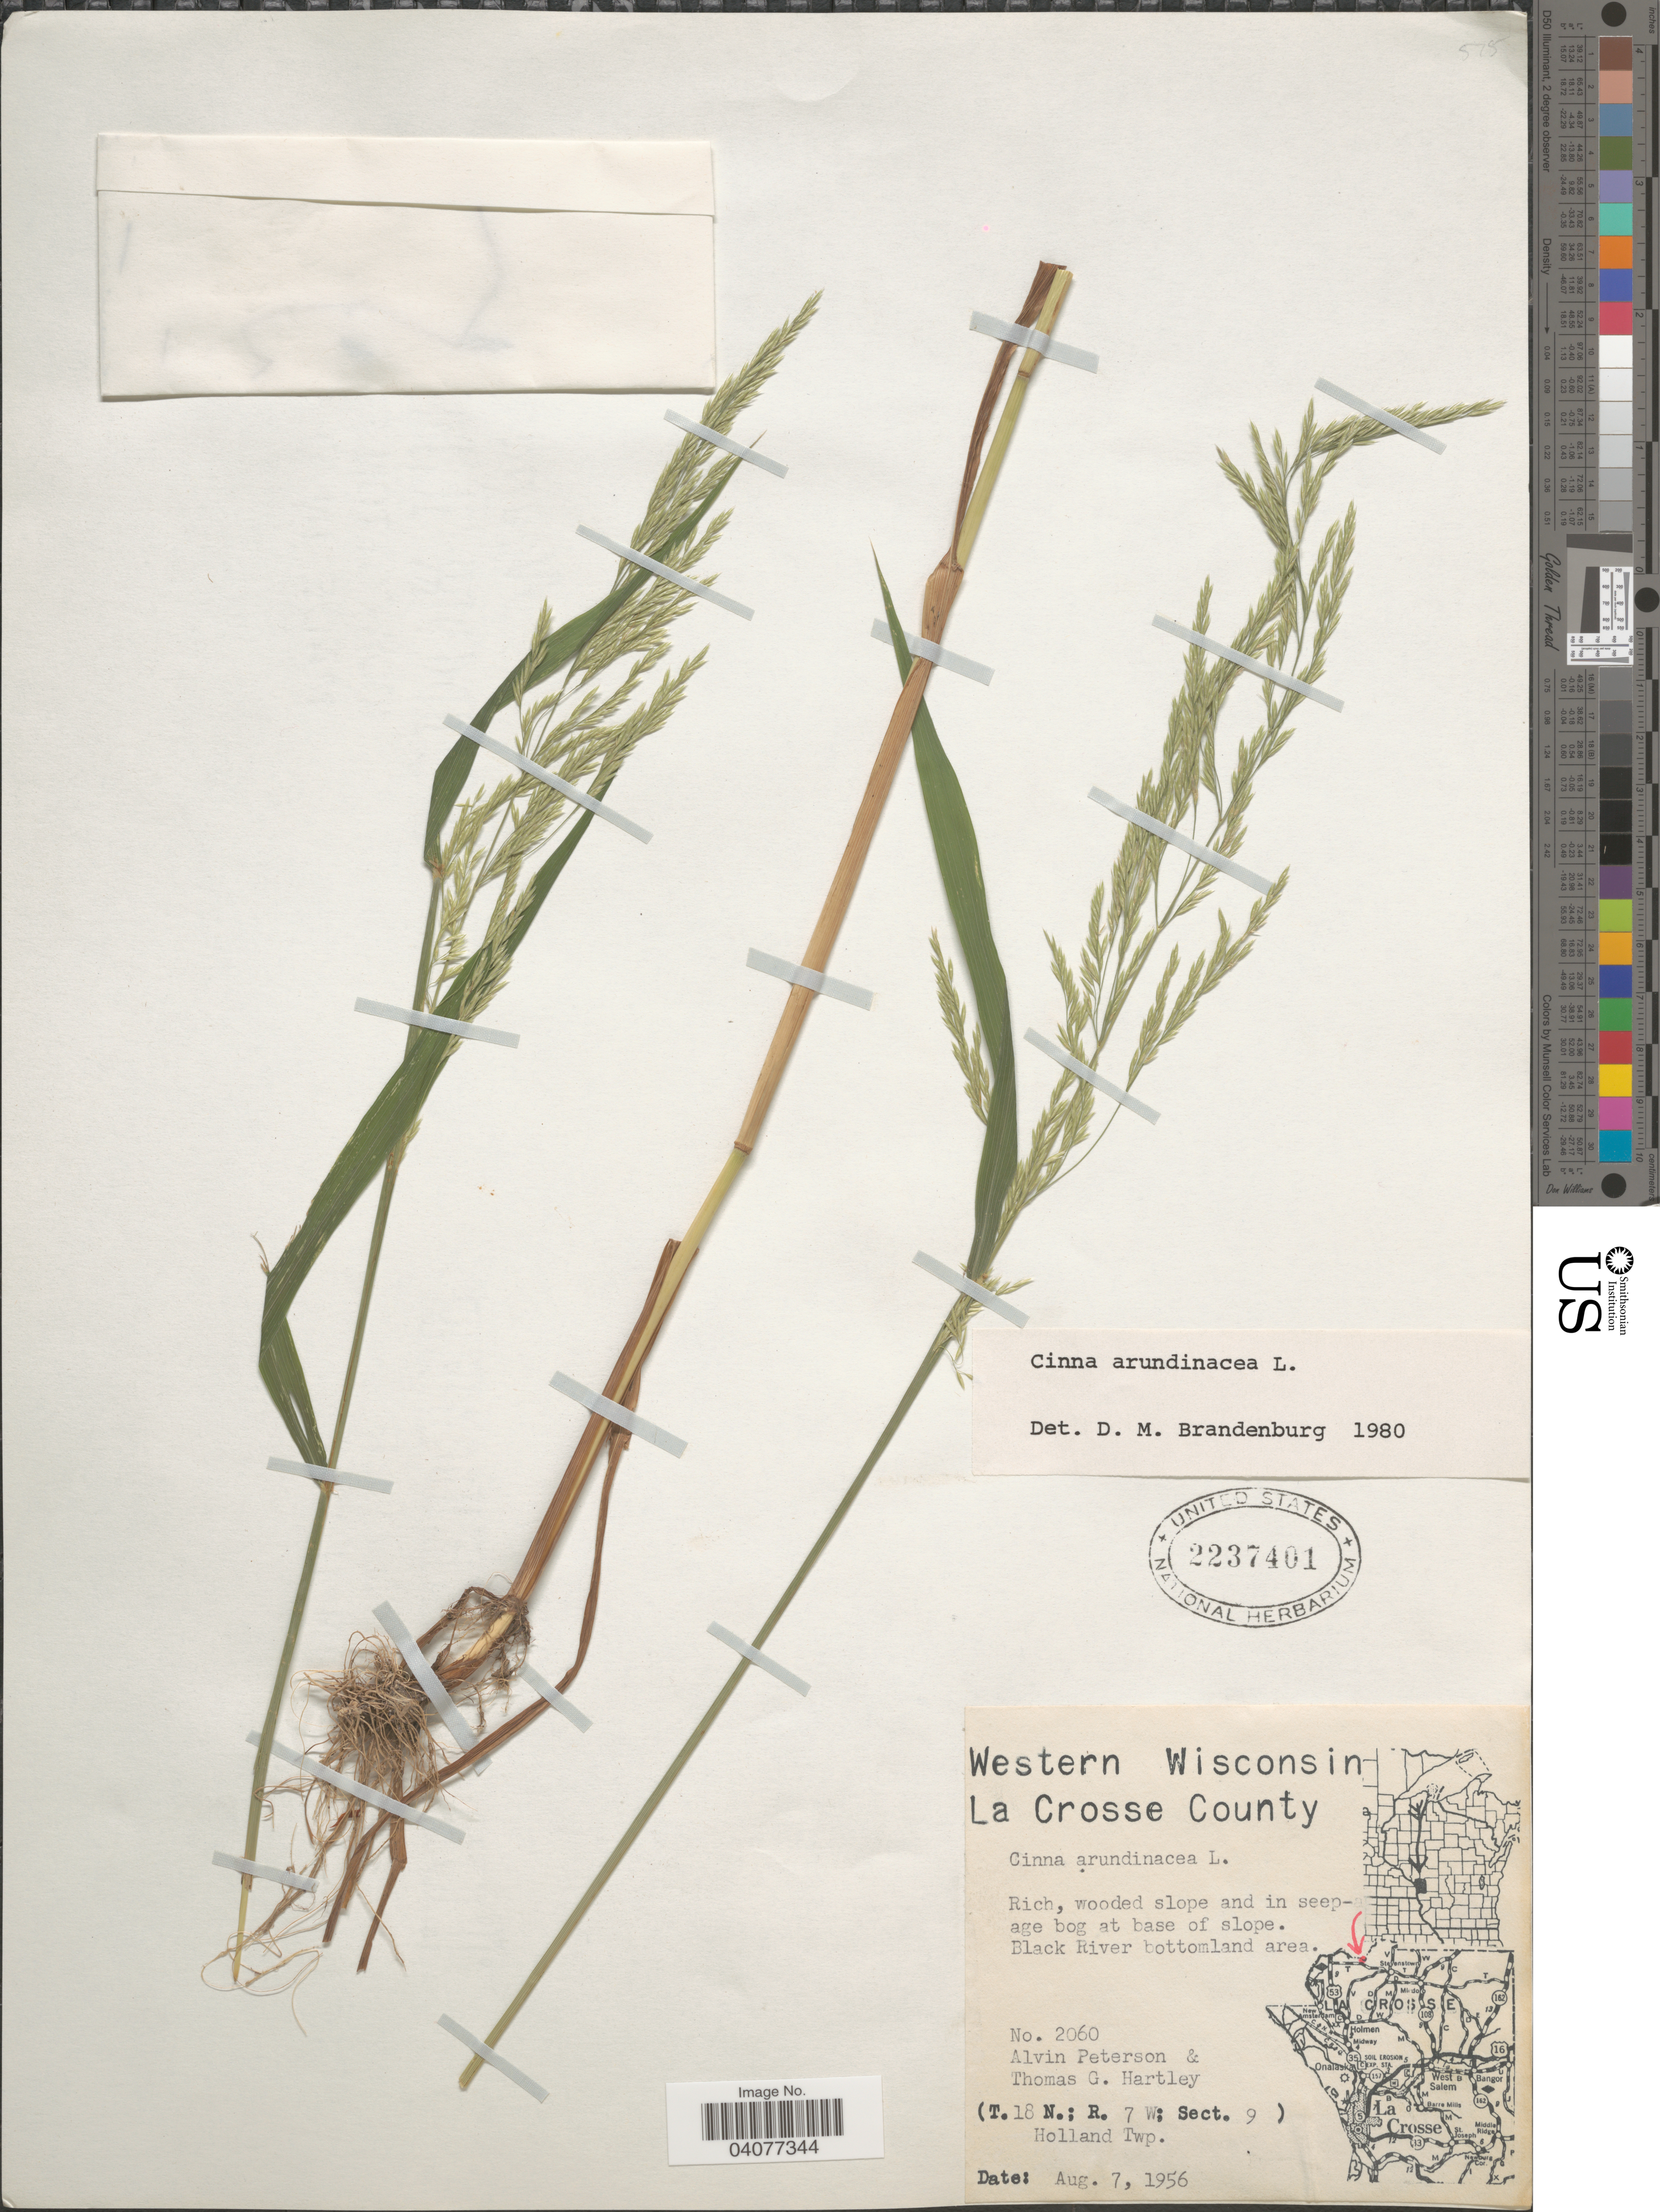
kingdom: Plantae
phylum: Tracheophyta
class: Liliopsida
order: Poales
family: Poaceae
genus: Cinna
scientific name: Cinna arundinacea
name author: L.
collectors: A. M. Peterson & T. G. Hartley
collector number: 2060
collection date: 1956-08-07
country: United States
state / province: Wisconsin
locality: Western Wisconsin. La Crosse County. Rich, wooded slope and in seepage bog at base of slope. Black River bottomland area. (T. 18 N.; R. 7 W; Sect. 9). Holland Twp.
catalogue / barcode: US 2237401